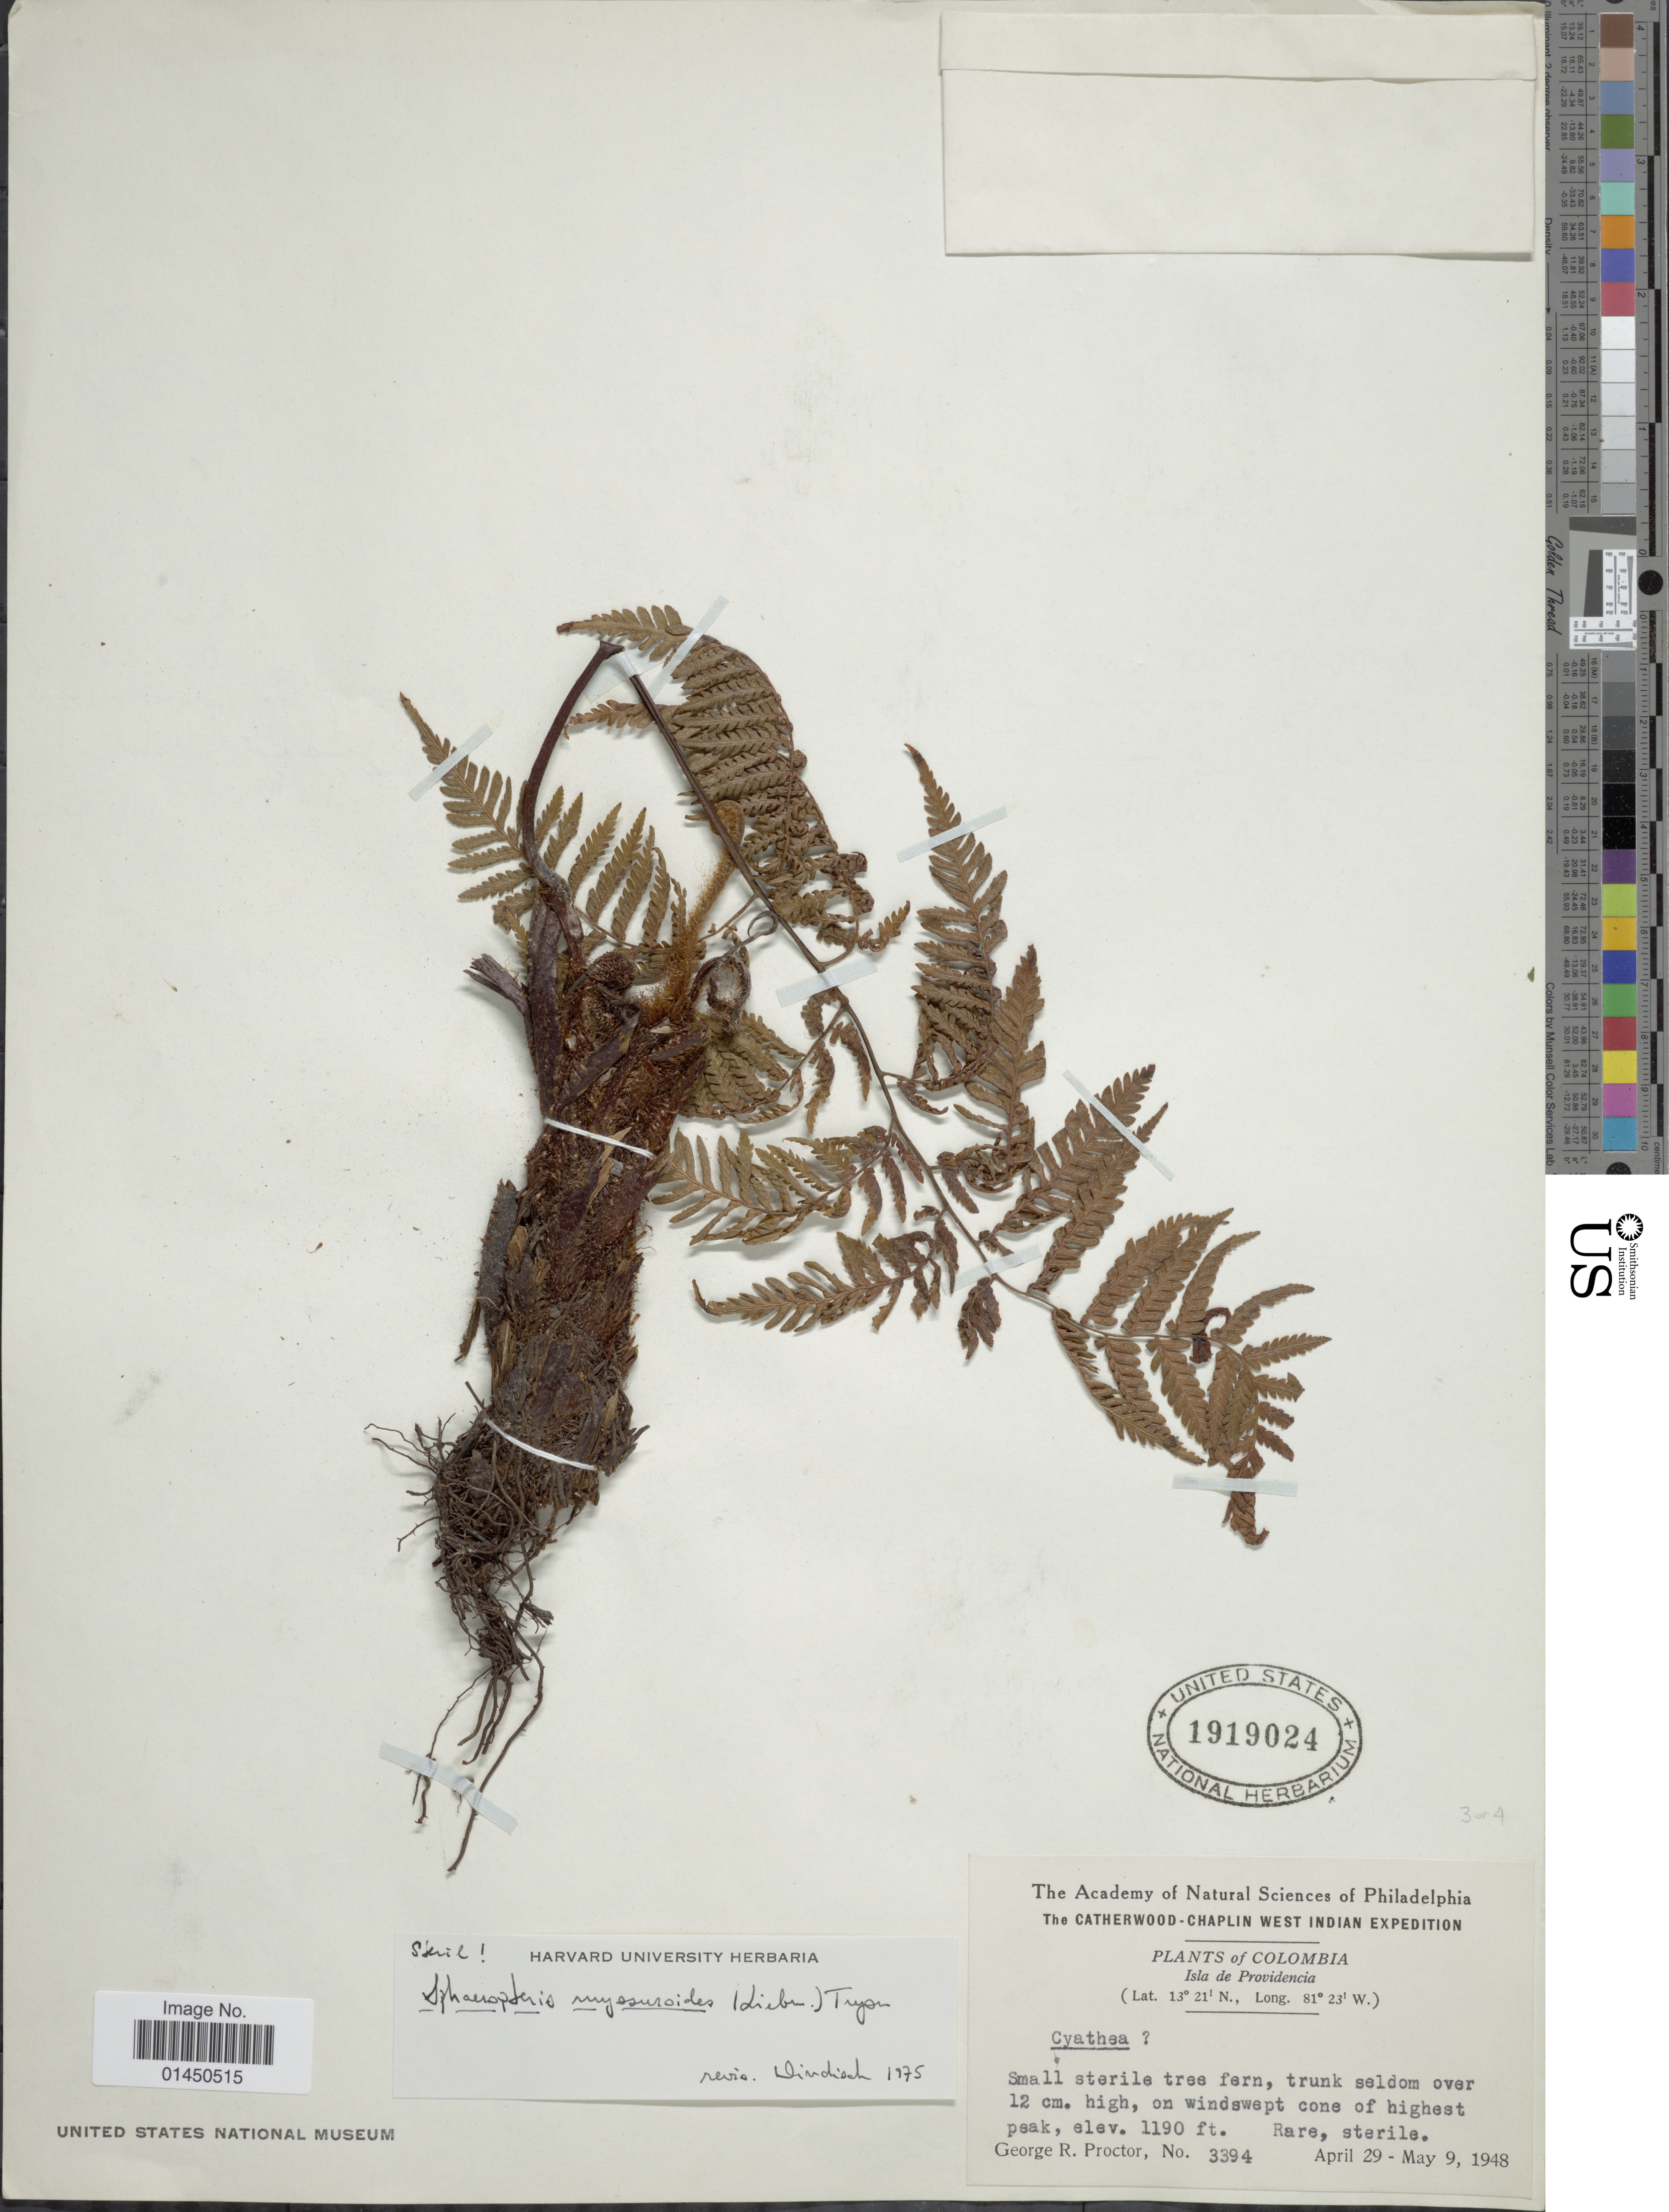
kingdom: Plantae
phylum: Tracheophyta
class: Polypodiopsida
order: Cyatheales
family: Cyatheaceae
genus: Cyathea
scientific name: Cyathea myosuriodes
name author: (Liebm.) Domin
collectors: G. R. Proctor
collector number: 3394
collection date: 1948-04-29/1948-05-09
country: Colombia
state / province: San Andres y Providencia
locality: Isla de Providencia, on windswept cone of highest peak.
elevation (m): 363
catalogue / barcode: US 1919024